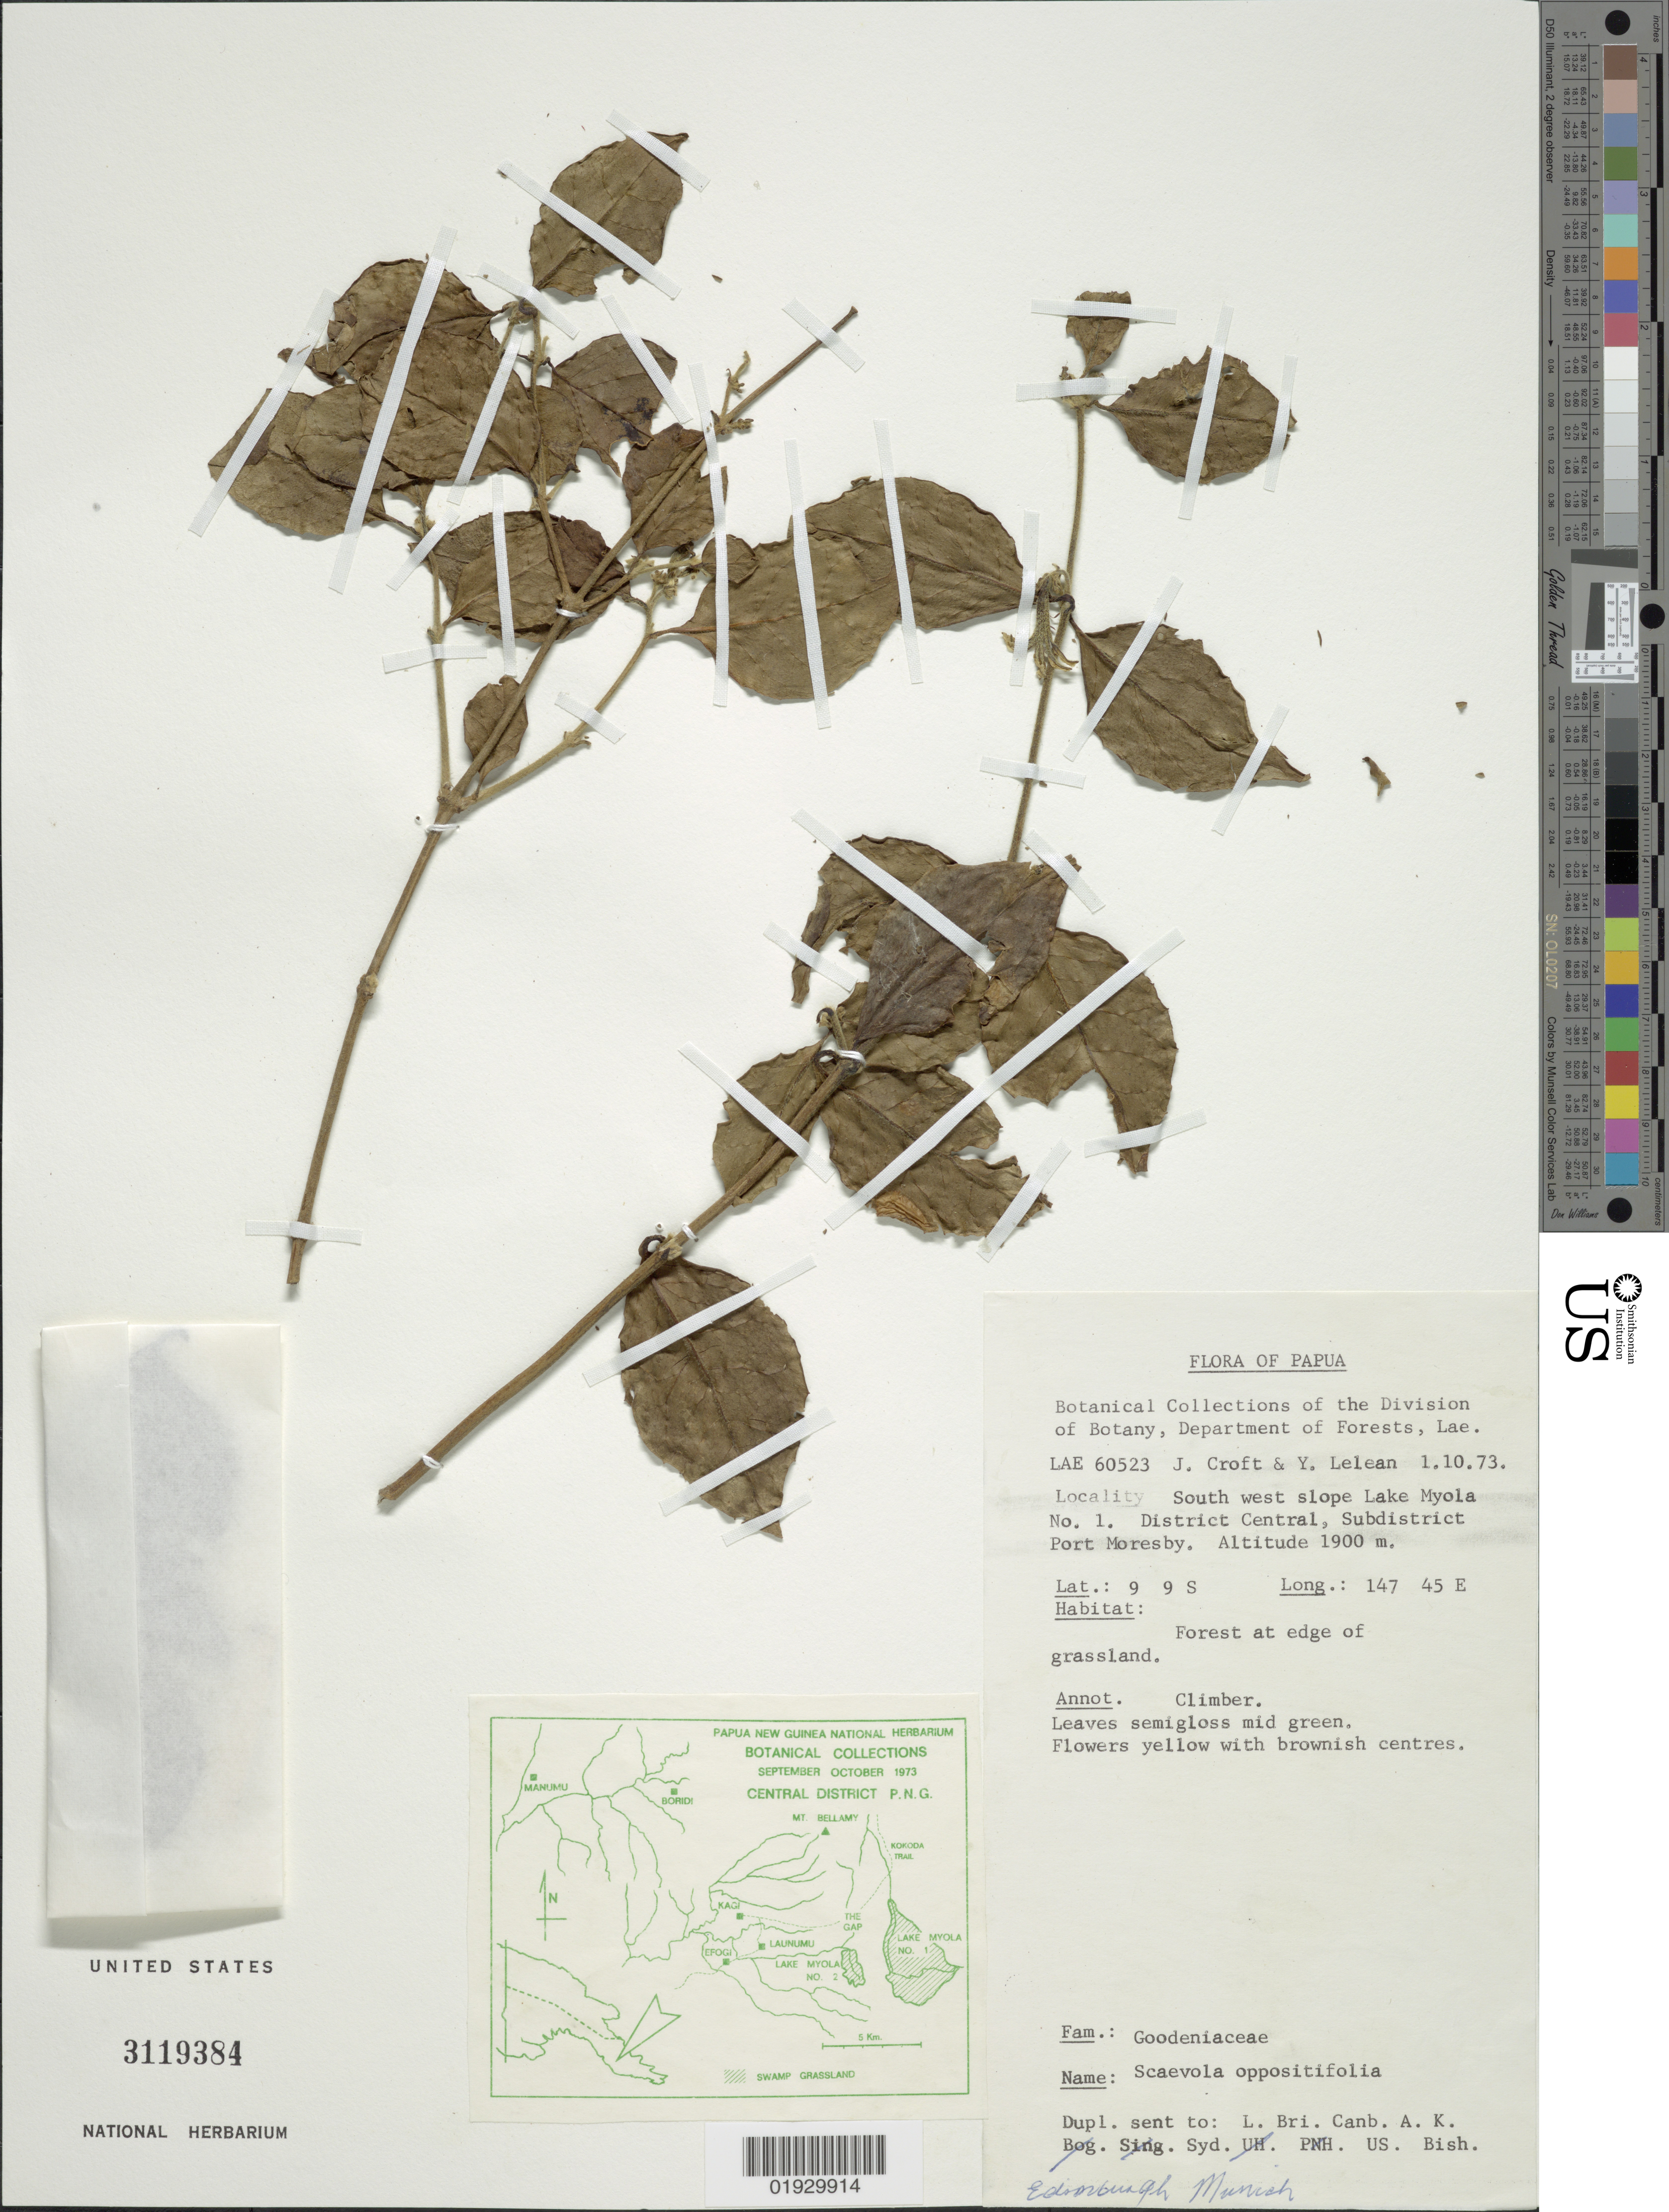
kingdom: Plantae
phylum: Tracheophyta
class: Magnoliopsida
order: Asterales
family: Goodeniaceae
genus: Scaevola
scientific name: Scaevola oppositifolia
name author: Roxb.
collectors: J. Croft & Y. Lelean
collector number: LAE60523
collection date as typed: Transcribed d/m/y: 1/10/73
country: Papua New Guinea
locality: South west slope Lake Myola No. 1. District Central, Subdistrict Port Moresby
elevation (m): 1900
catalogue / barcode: US 3119384